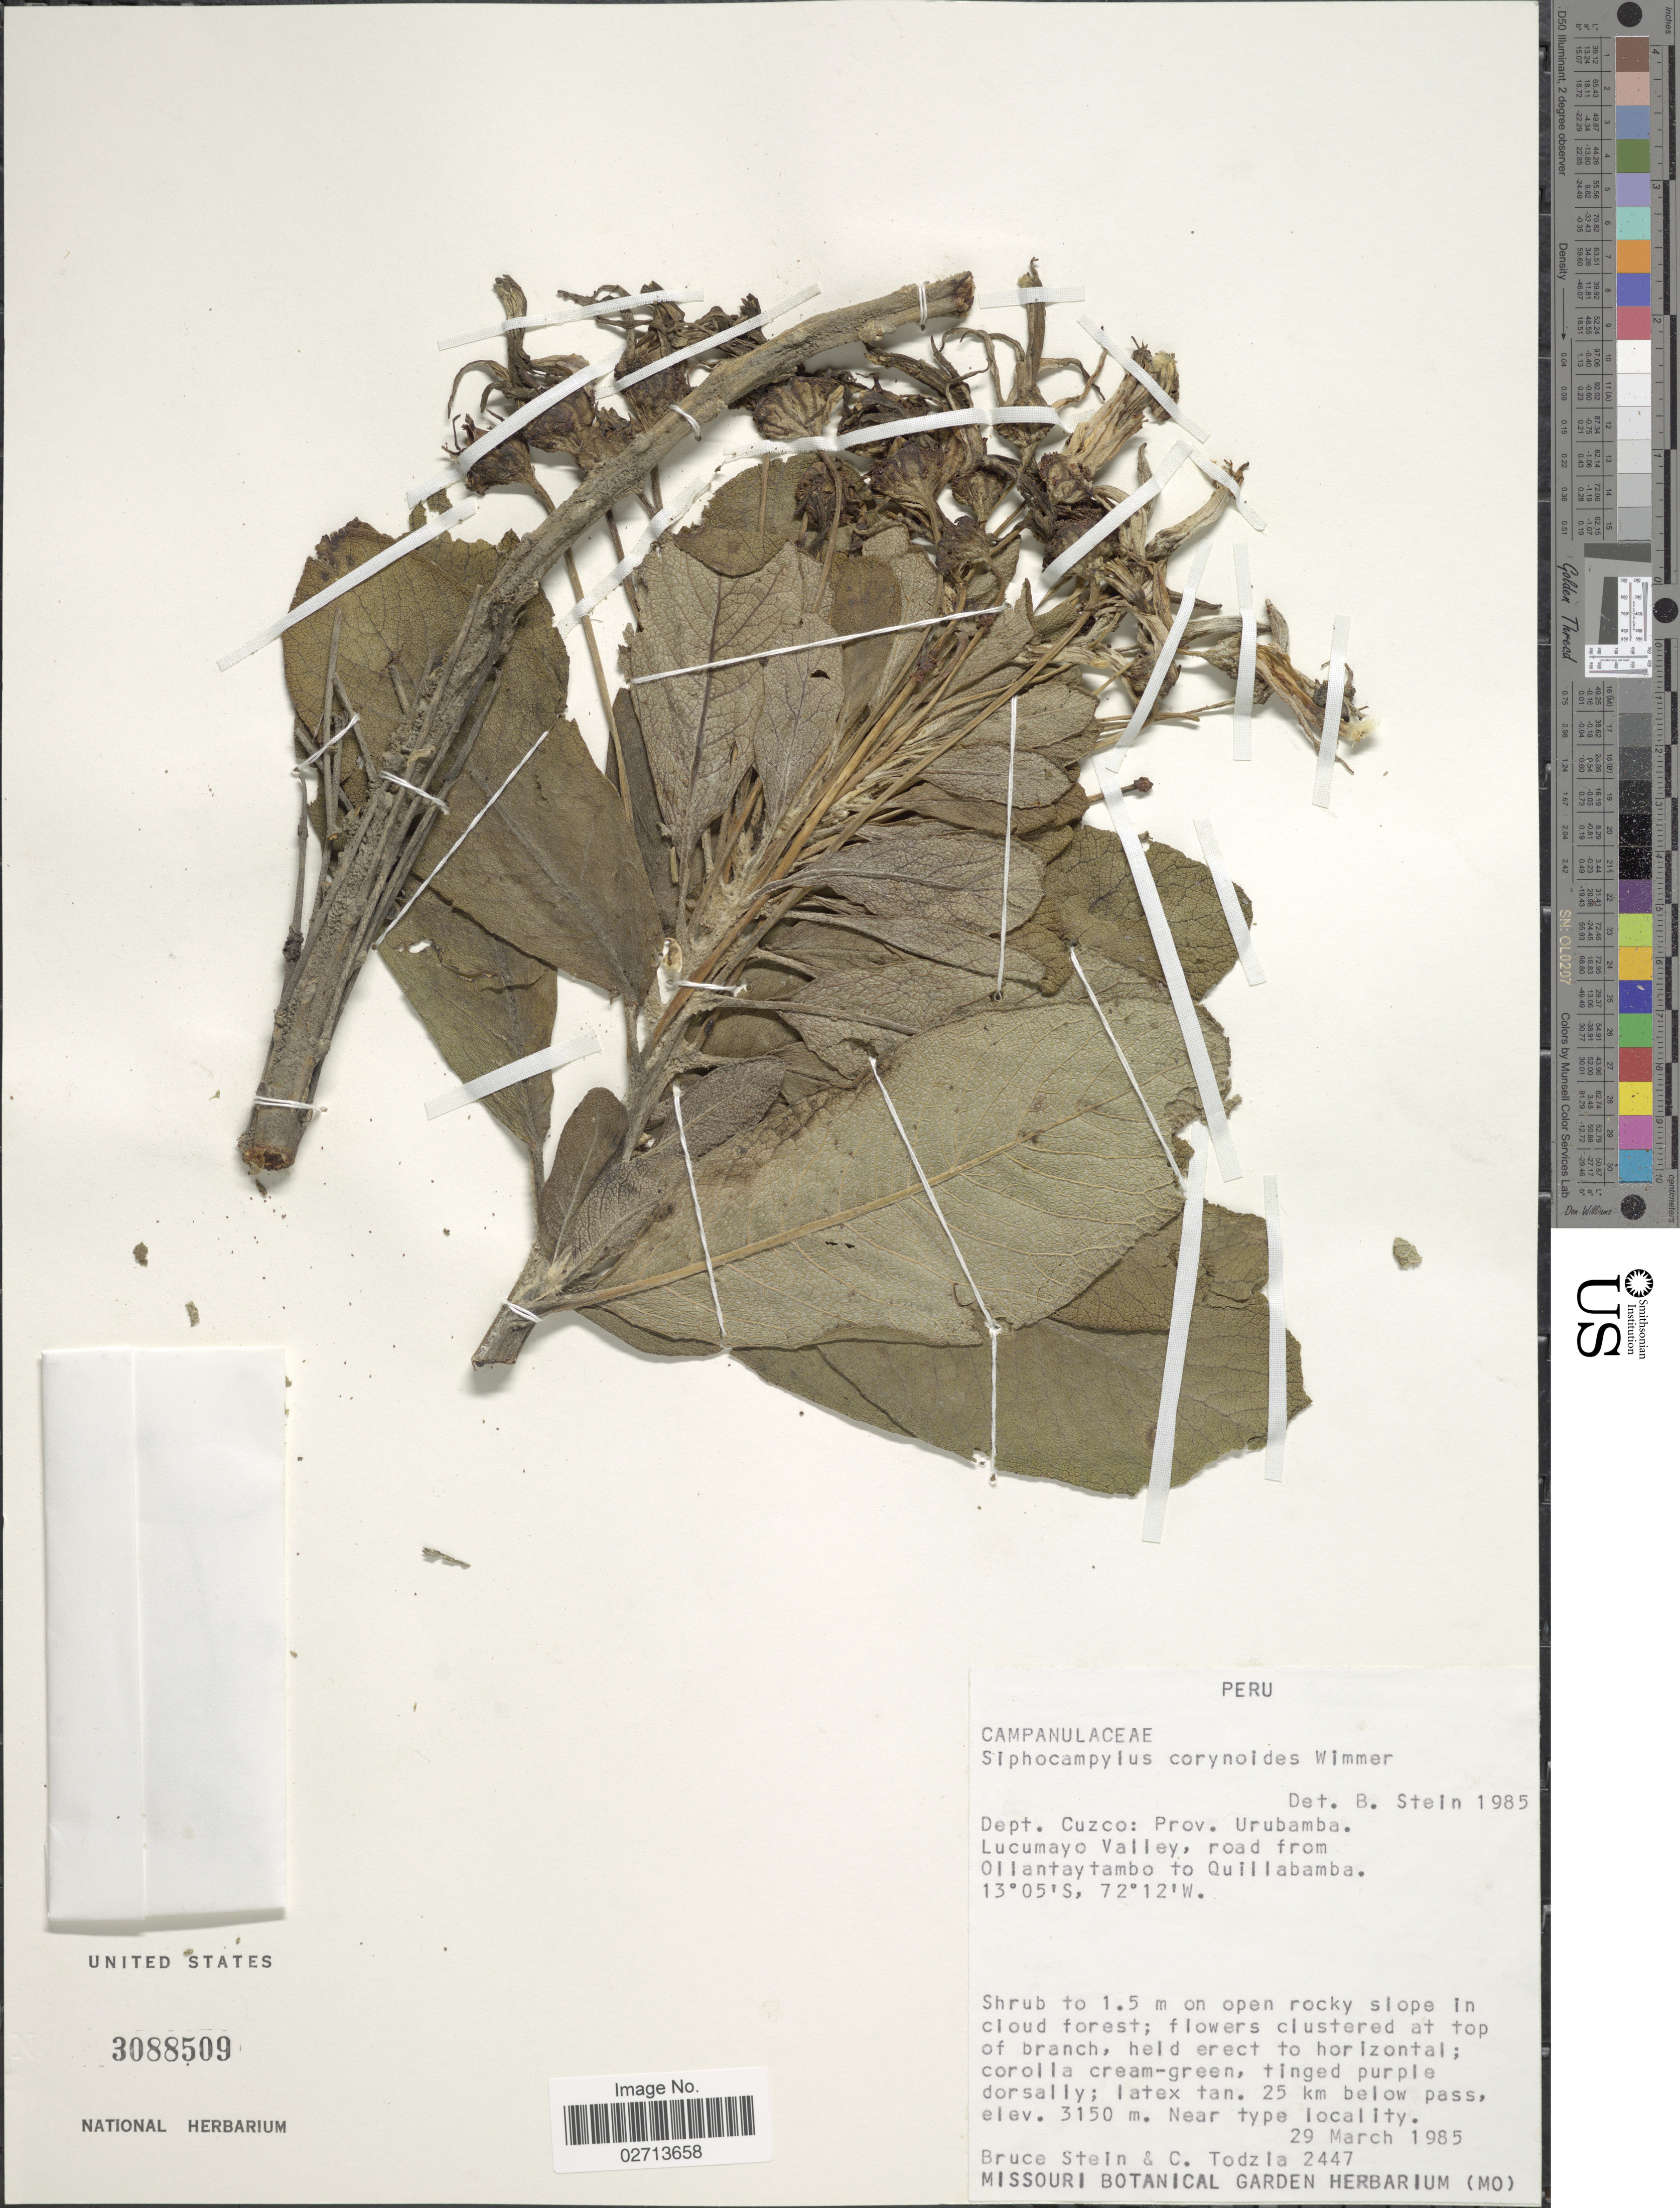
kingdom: Plantae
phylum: Tracheophyta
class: Magnoliopsida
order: Asterales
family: Campanulaceae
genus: Siphocampylus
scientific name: Siphocampylus corynoides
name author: E. Wimm.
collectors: B. A. Stein & C. A. Todzia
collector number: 2447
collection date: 1985-03-29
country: Peru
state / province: Cusco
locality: Prov. Urubamba. Lucumayo Valley, road from Ollantaytambo to Quillabamba. 25 km below pass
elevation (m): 3150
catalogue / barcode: US 3088509